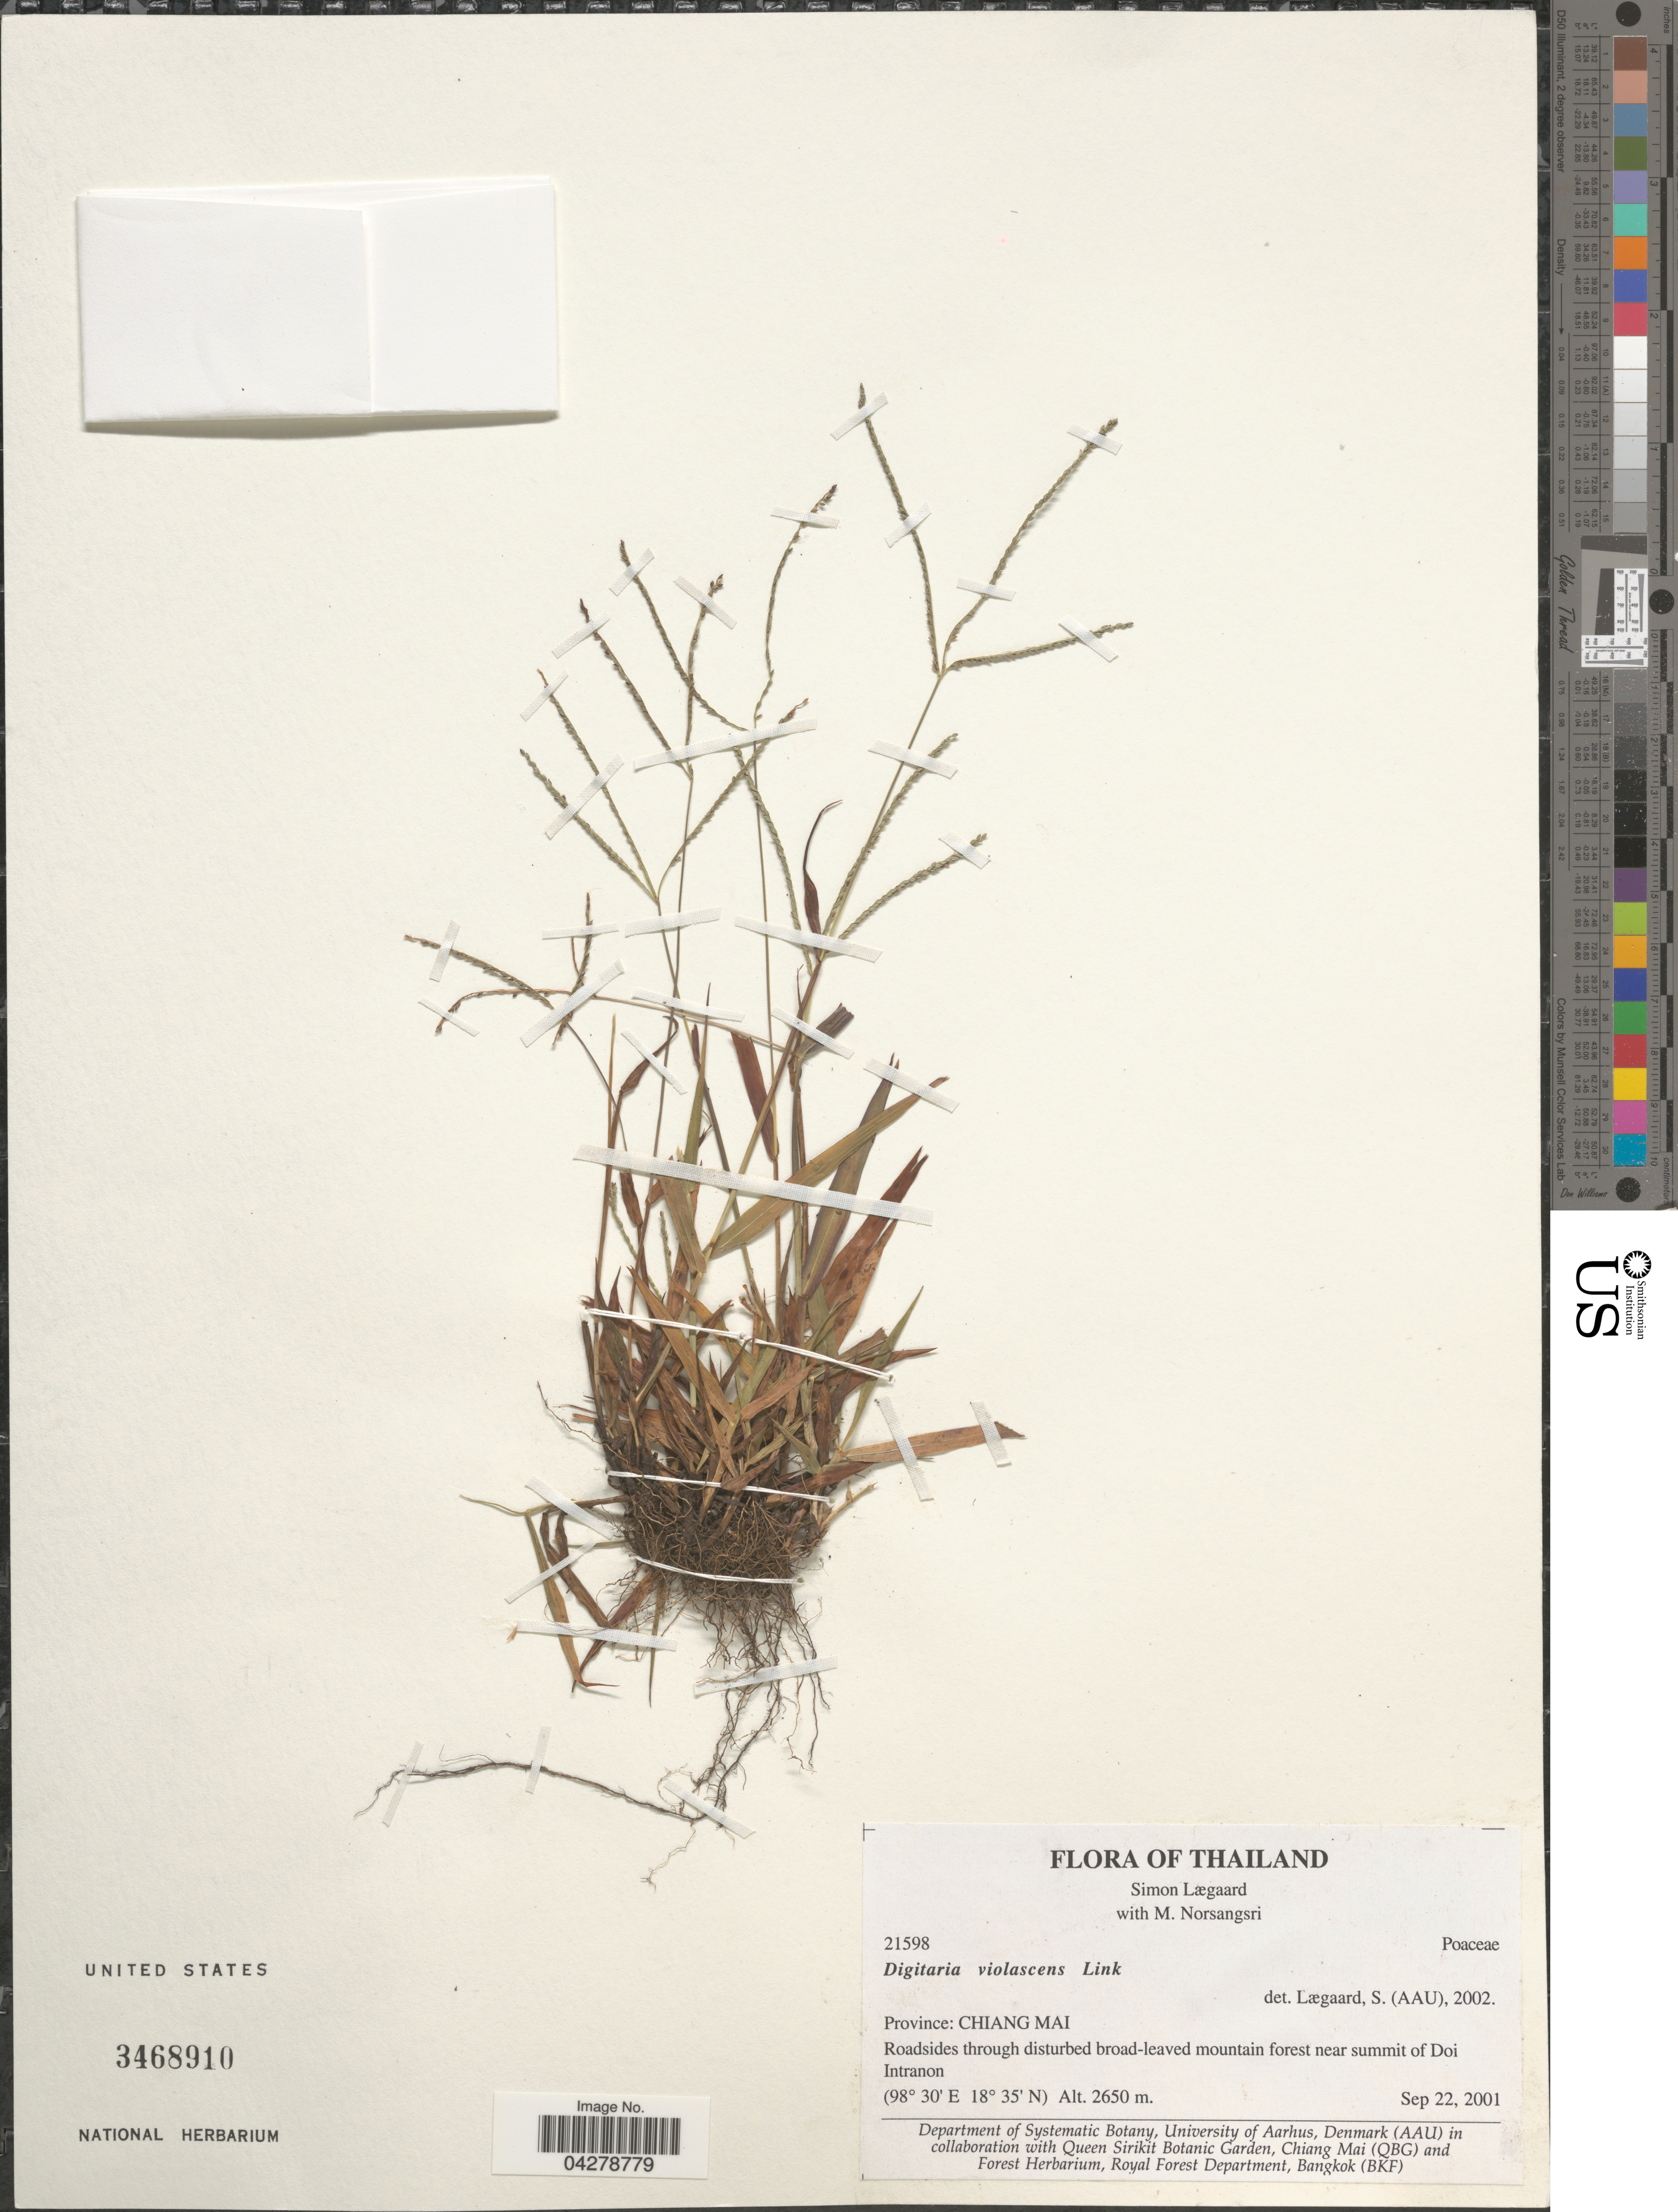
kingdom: Plantae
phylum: Tracheophyta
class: Liliopsida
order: Poales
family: Poaceae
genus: Digitaria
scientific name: Digitaria violascens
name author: Link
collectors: S. Lægaard & M. Norsangsri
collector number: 21598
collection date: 2001-09-22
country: Thailand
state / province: Chiang Mai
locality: Roadsides through disturbed broad-leaved mountain forest near summit of Doi Intranon.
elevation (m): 2650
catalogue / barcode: US 3468910